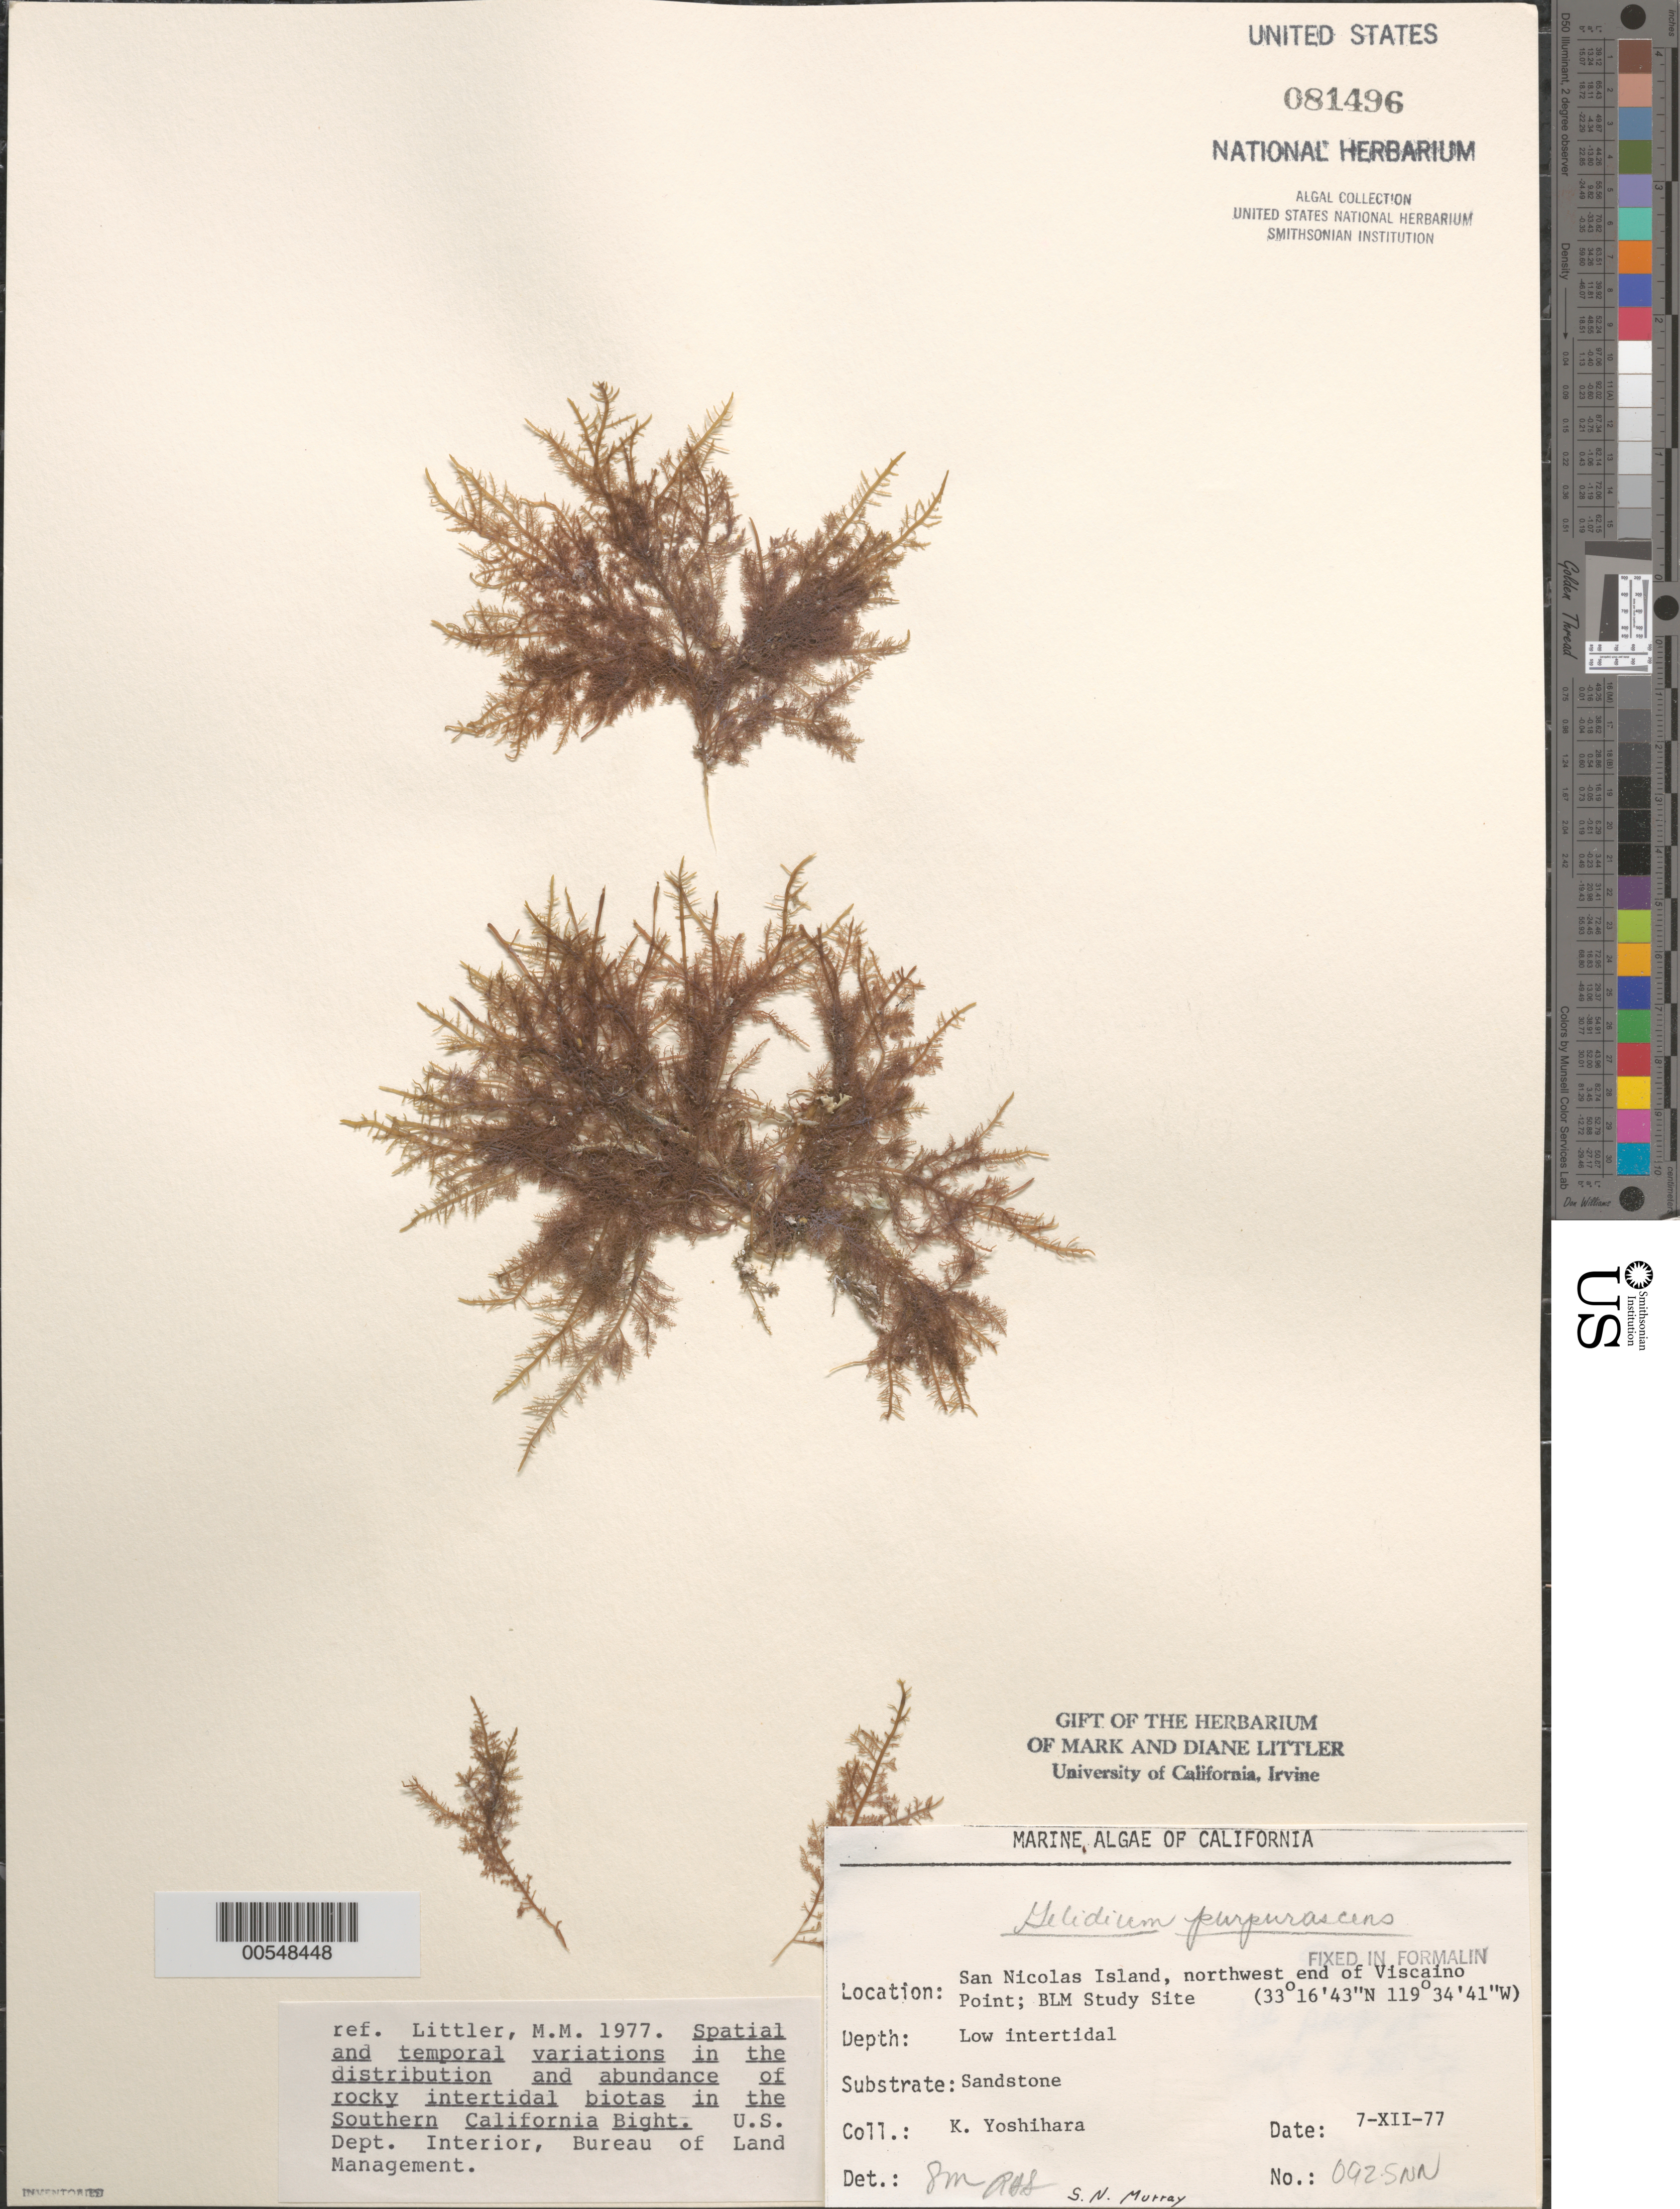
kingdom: Plantae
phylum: Rhodophyta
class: Florideophyceae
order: Gelidiales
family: Gelidiaceae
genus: Gelidium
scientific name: Gelidium purpurascens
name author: N.L. Gardner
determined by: Sims, Robert H.; Murray, S. N.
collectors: K. Yoshihara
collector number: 092-snn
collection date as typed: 07 Dec 1977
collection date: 1977-12-07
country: United States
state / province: California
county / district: Ventura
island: San Nicolas Island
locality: Northwest end of Vizcaino Point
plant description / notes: BLM-SOCALBIGHT Rocky Intertidal Survey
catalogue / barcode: US 81496